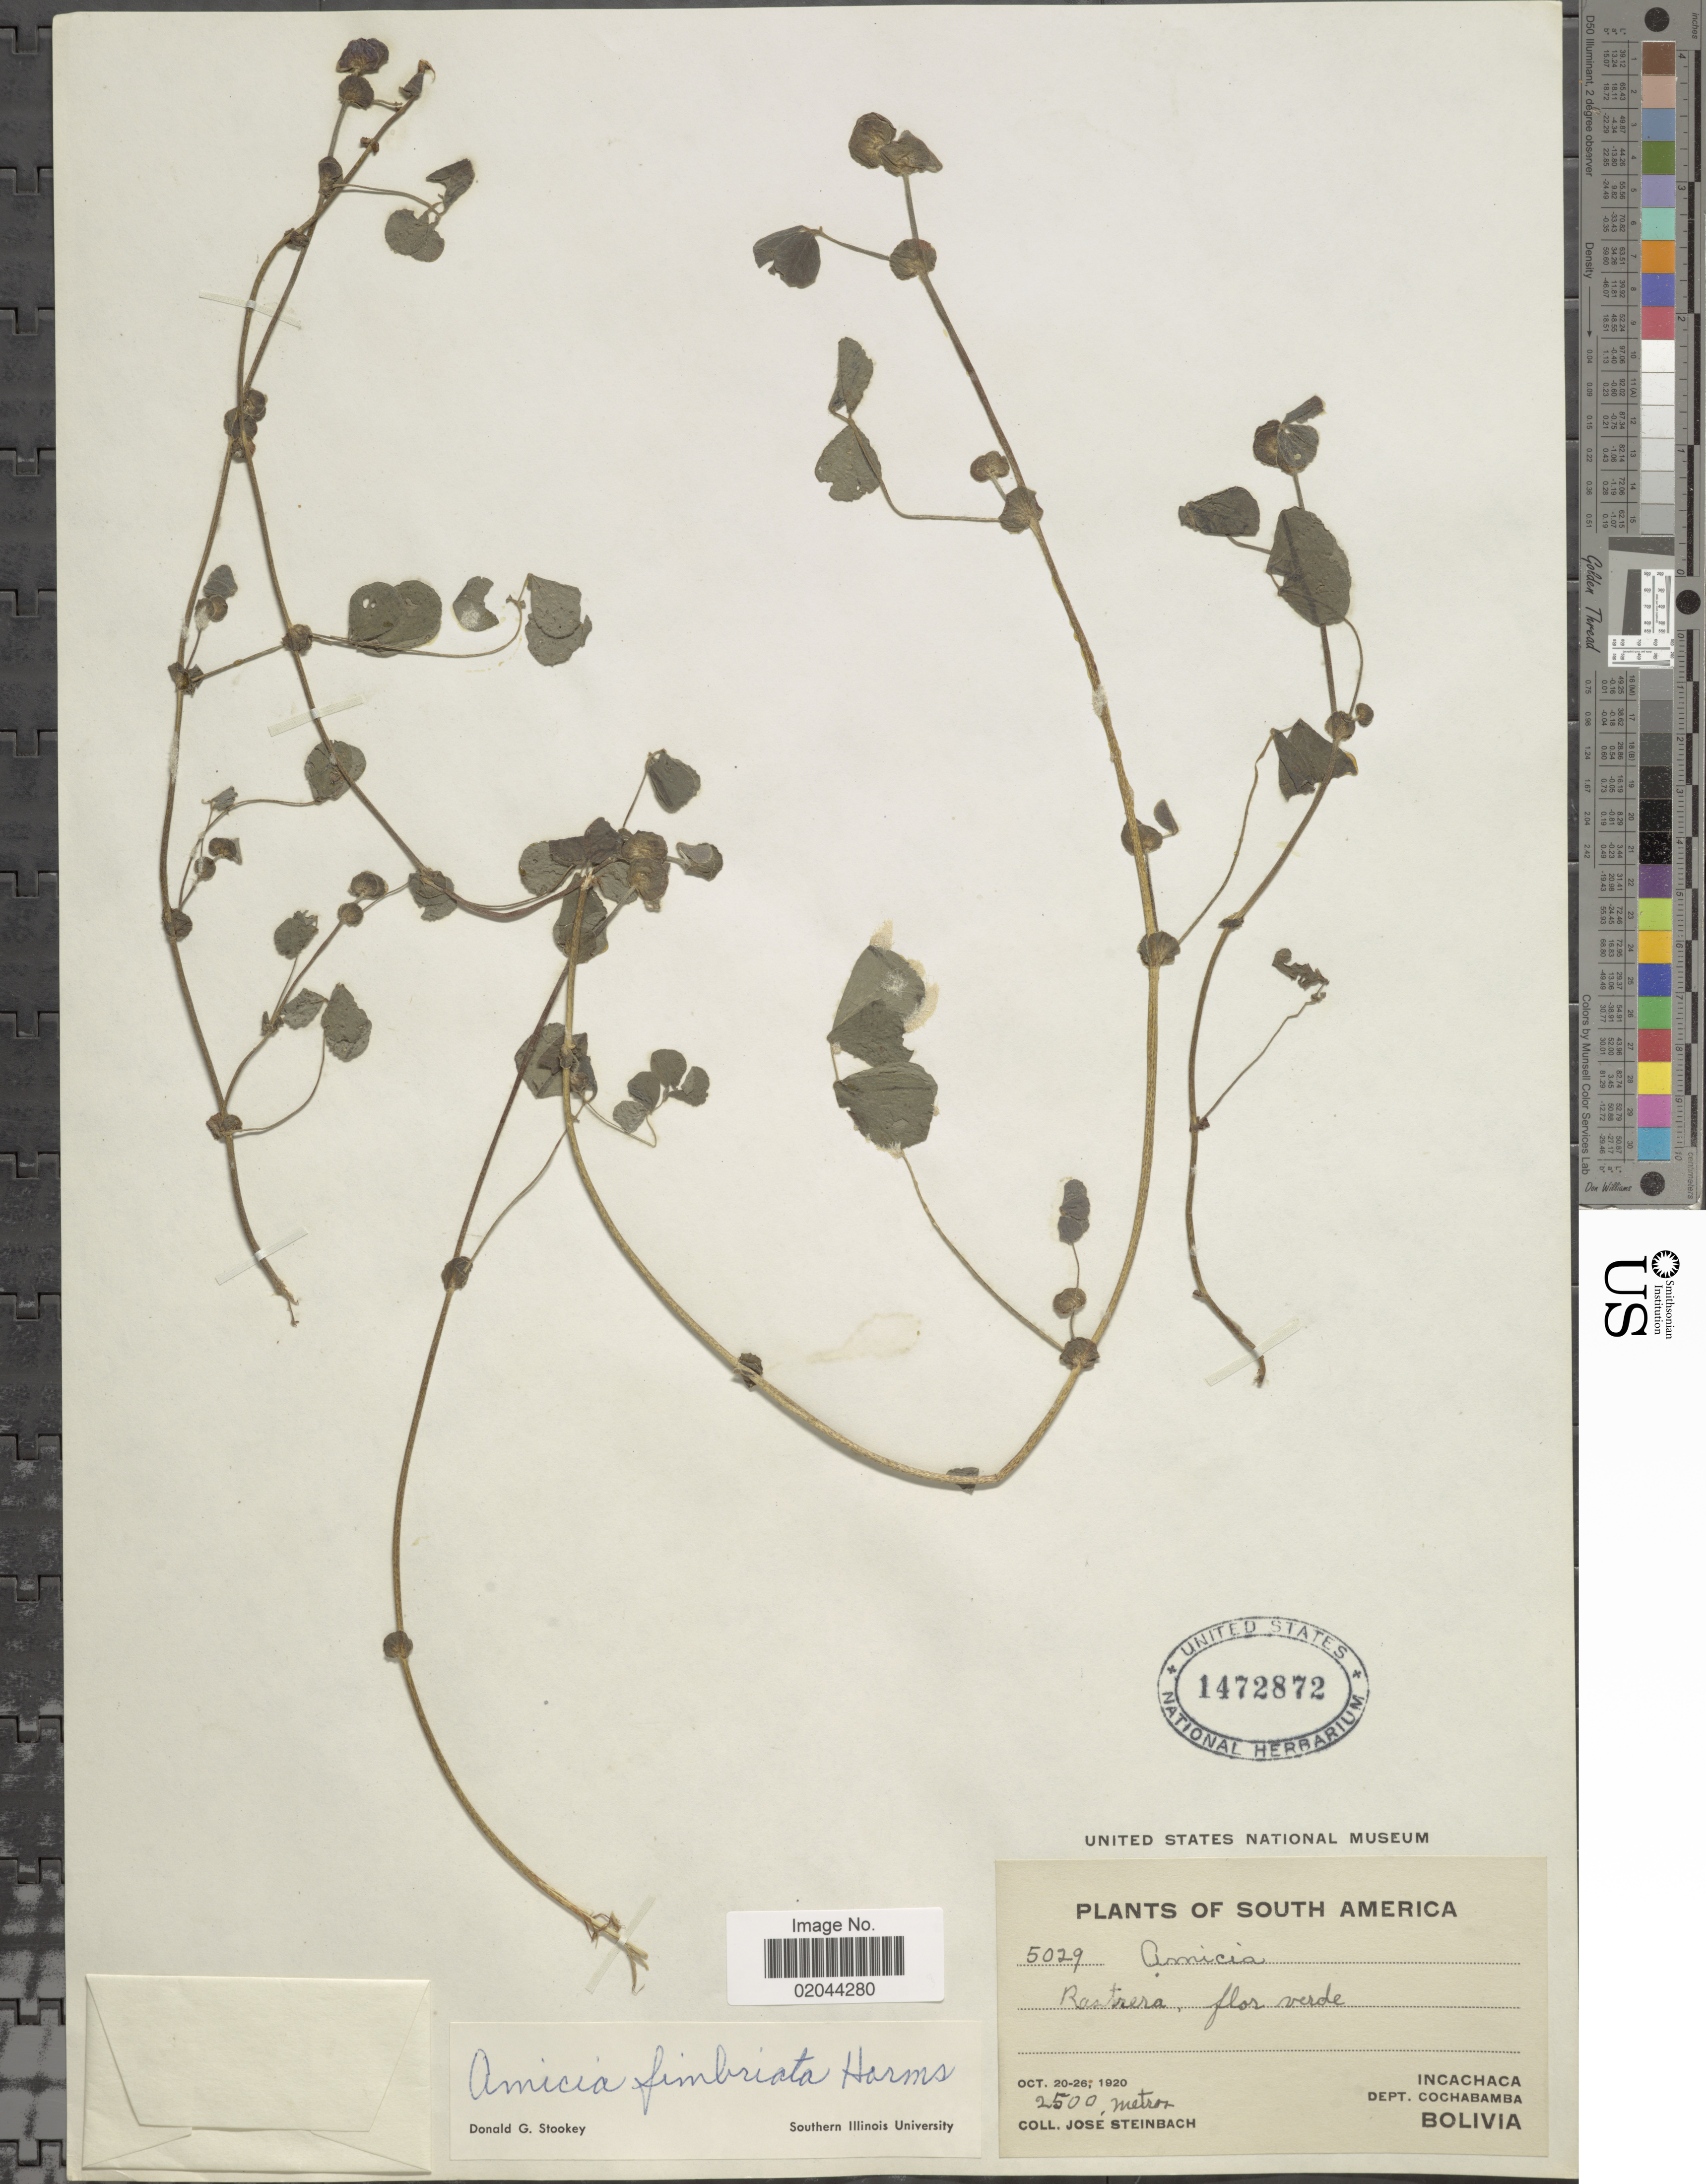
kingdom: Plantae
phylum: Tracheophyta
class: Magnoliopsida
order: Fabales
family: Fabaceae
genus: Amicia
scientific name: Amicia fimbriata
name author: Harms in Kuntze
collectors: J. Steinbach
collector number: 5029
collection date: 1920-10-20/1920-10-26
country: Bolivia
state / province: Cochabamba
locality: Incachaca, Dep. Cochabamba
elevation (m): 2500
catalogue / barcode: US 1472872